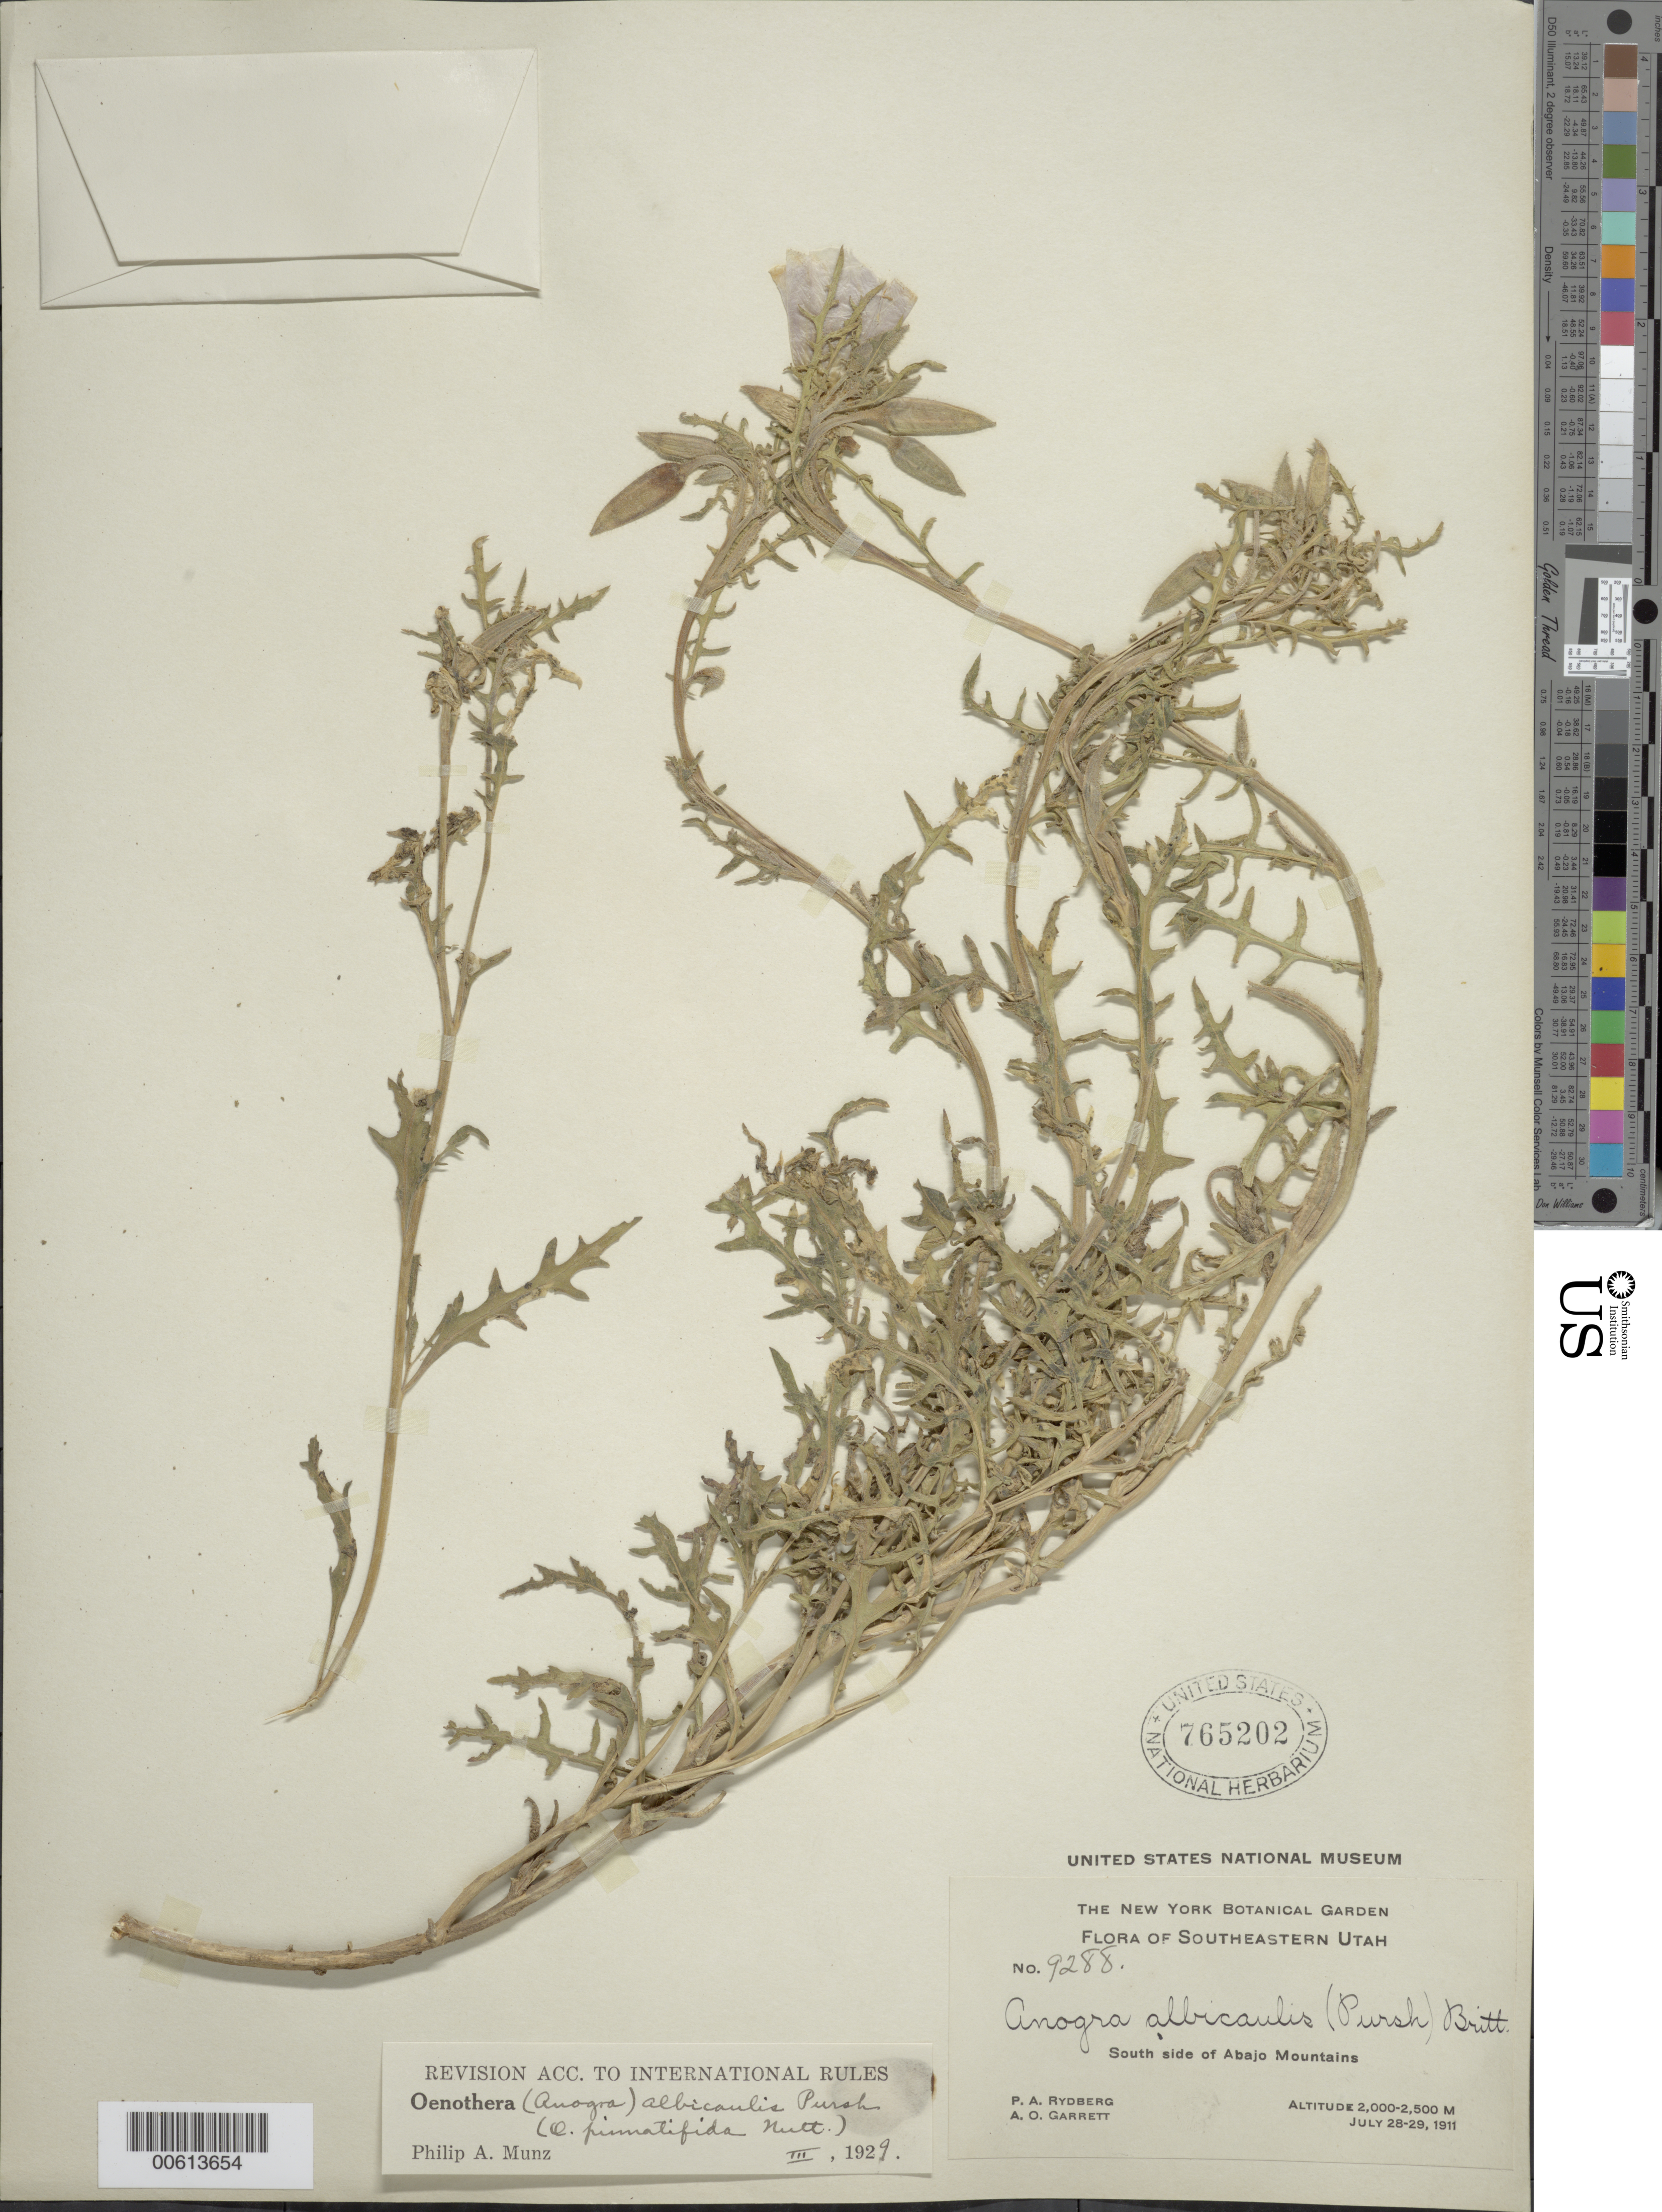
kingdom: Plantae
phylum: Tracheophyta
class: Magnoliopsida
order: Myrtales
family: Onagraceae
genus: Oenothera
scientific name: Oenothera albicaulis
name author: Pursh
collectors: P. A. Rydberg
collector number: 9288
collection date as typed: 28 Jul 1911 to 29 Jul 1911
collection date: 1911-07-28/1911-07-29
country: United States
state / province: Utah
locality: South side of Abajo Mts.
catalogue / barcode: US 765202